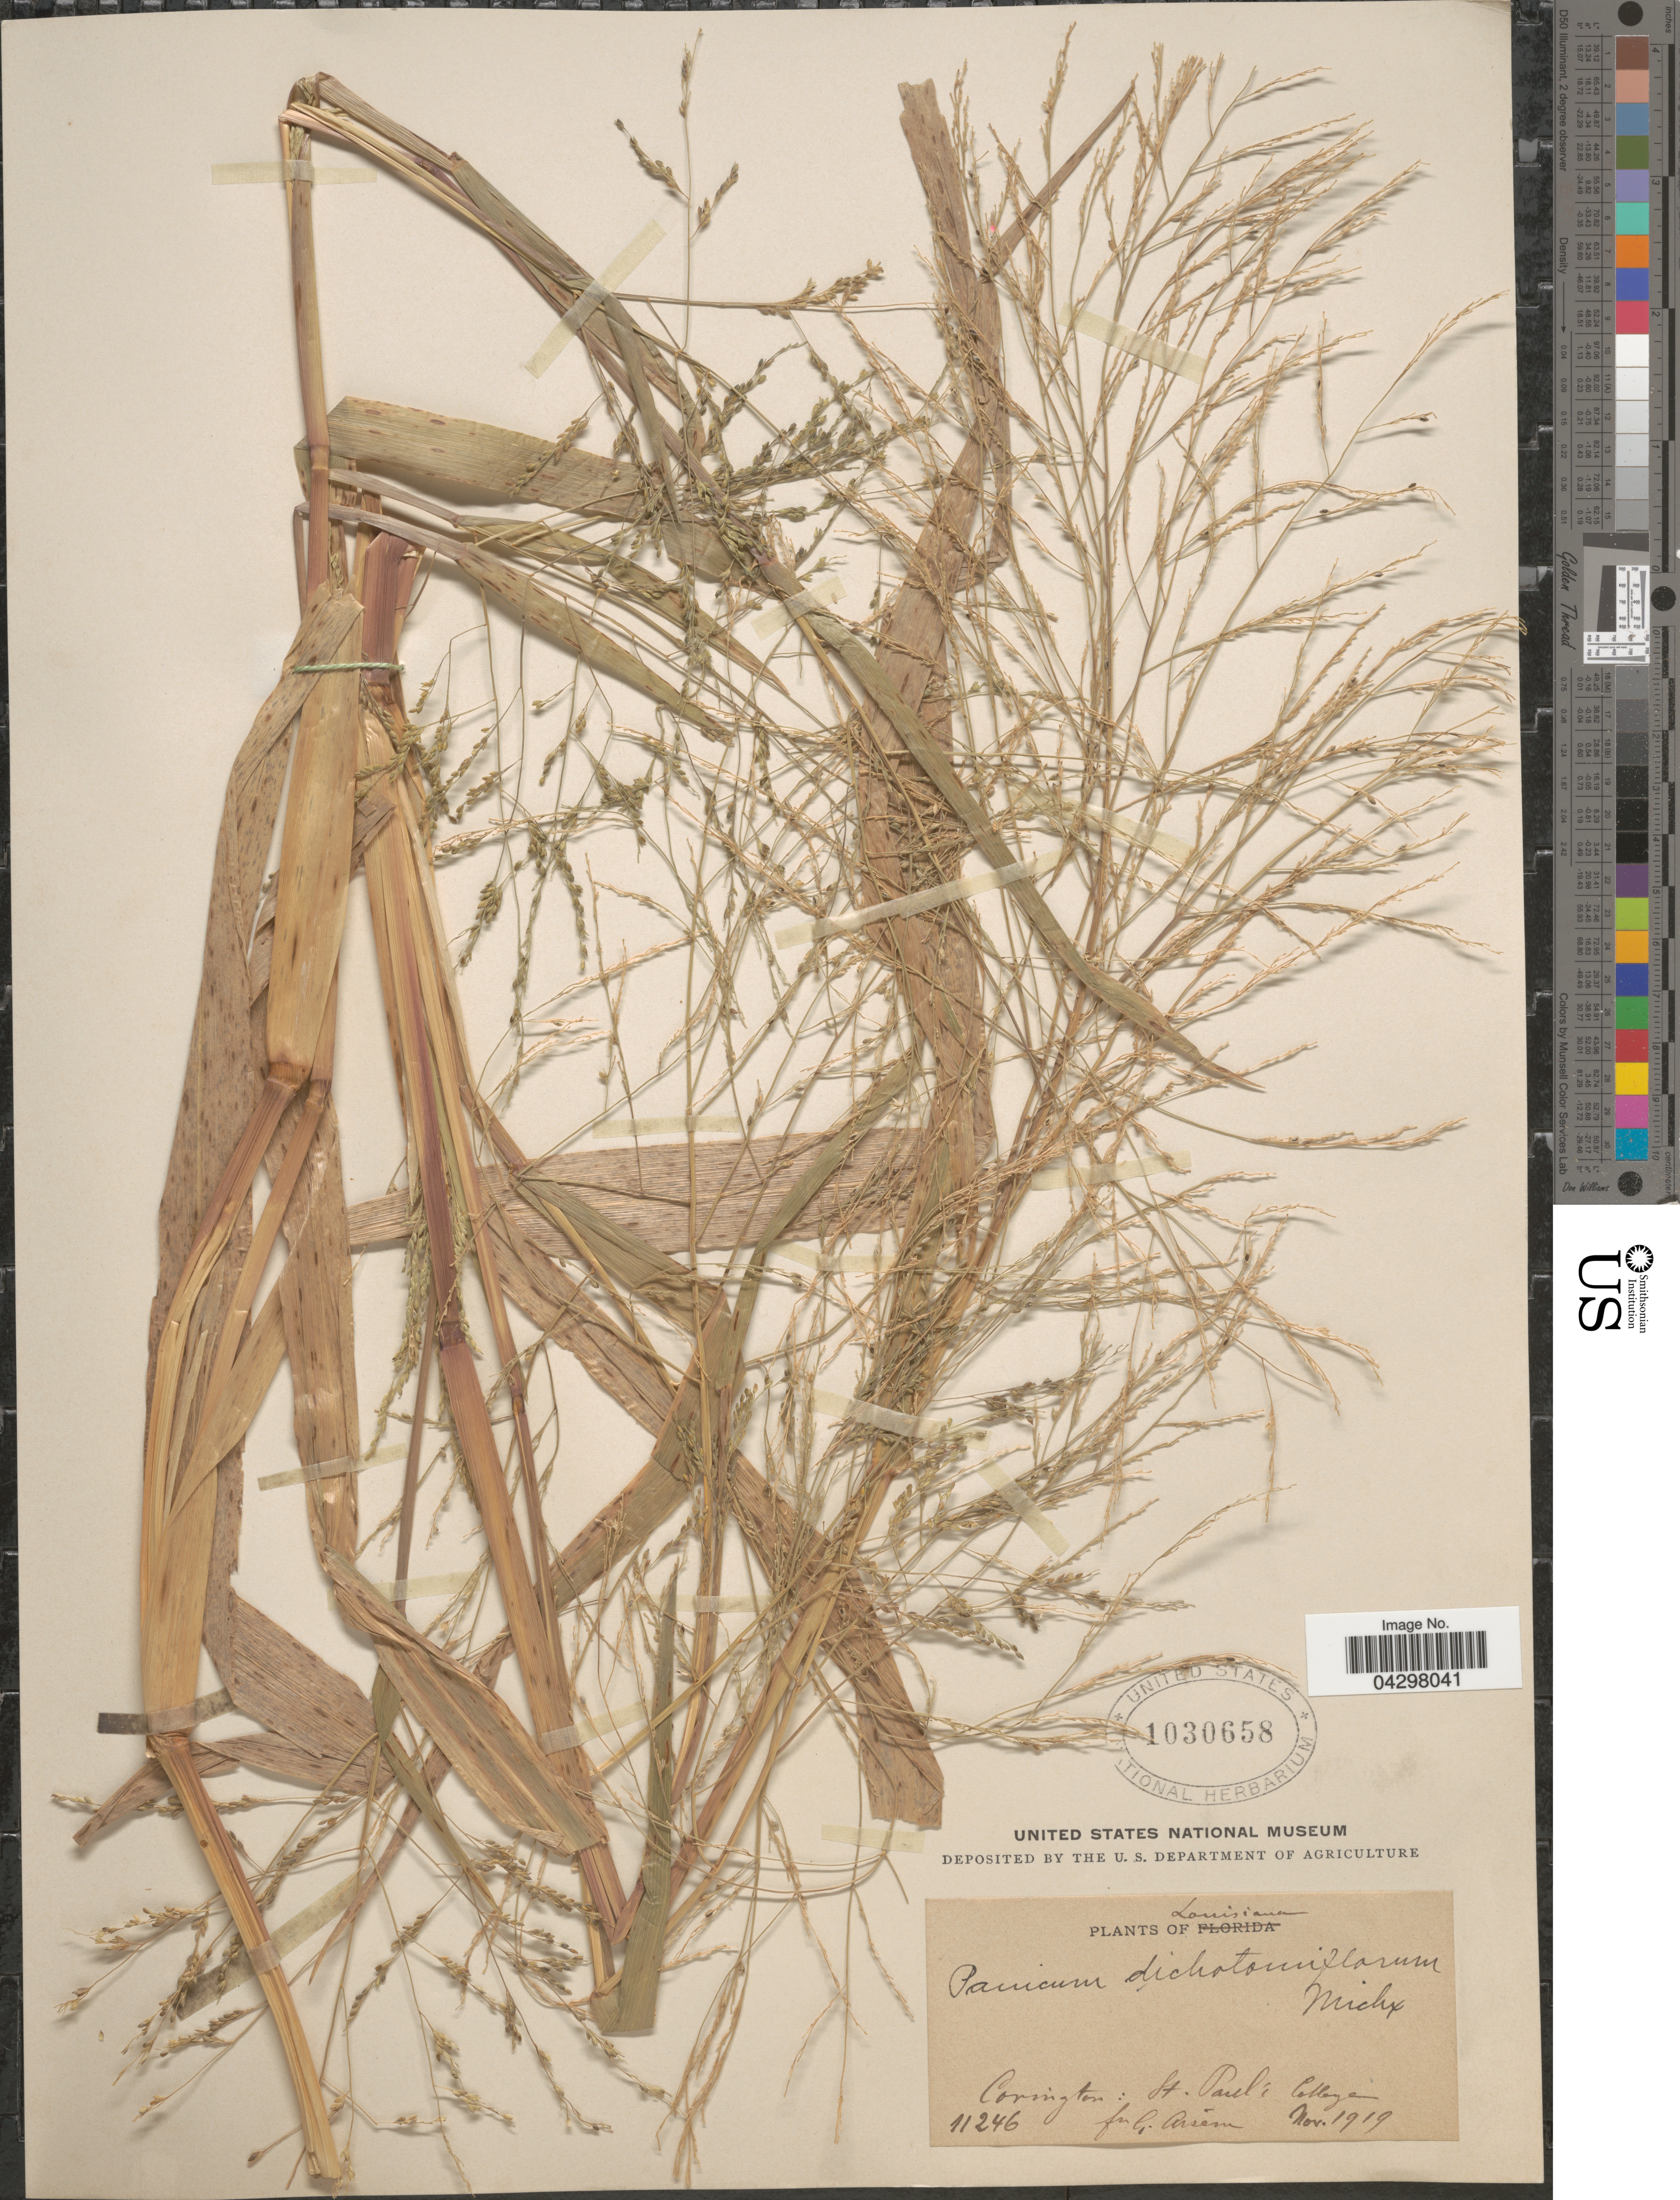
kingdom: Plantae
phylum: Tracheophyta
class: Liliopsida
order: Poales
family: Poaceae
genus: Panicum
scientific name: Panicum dichotomiflorum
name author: Michx.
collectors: Bro. G. Arsène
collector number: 11246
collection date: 1919-11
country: United States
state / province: Louisiana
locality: Covington: St. Paul's College.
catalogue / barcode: US 1030658